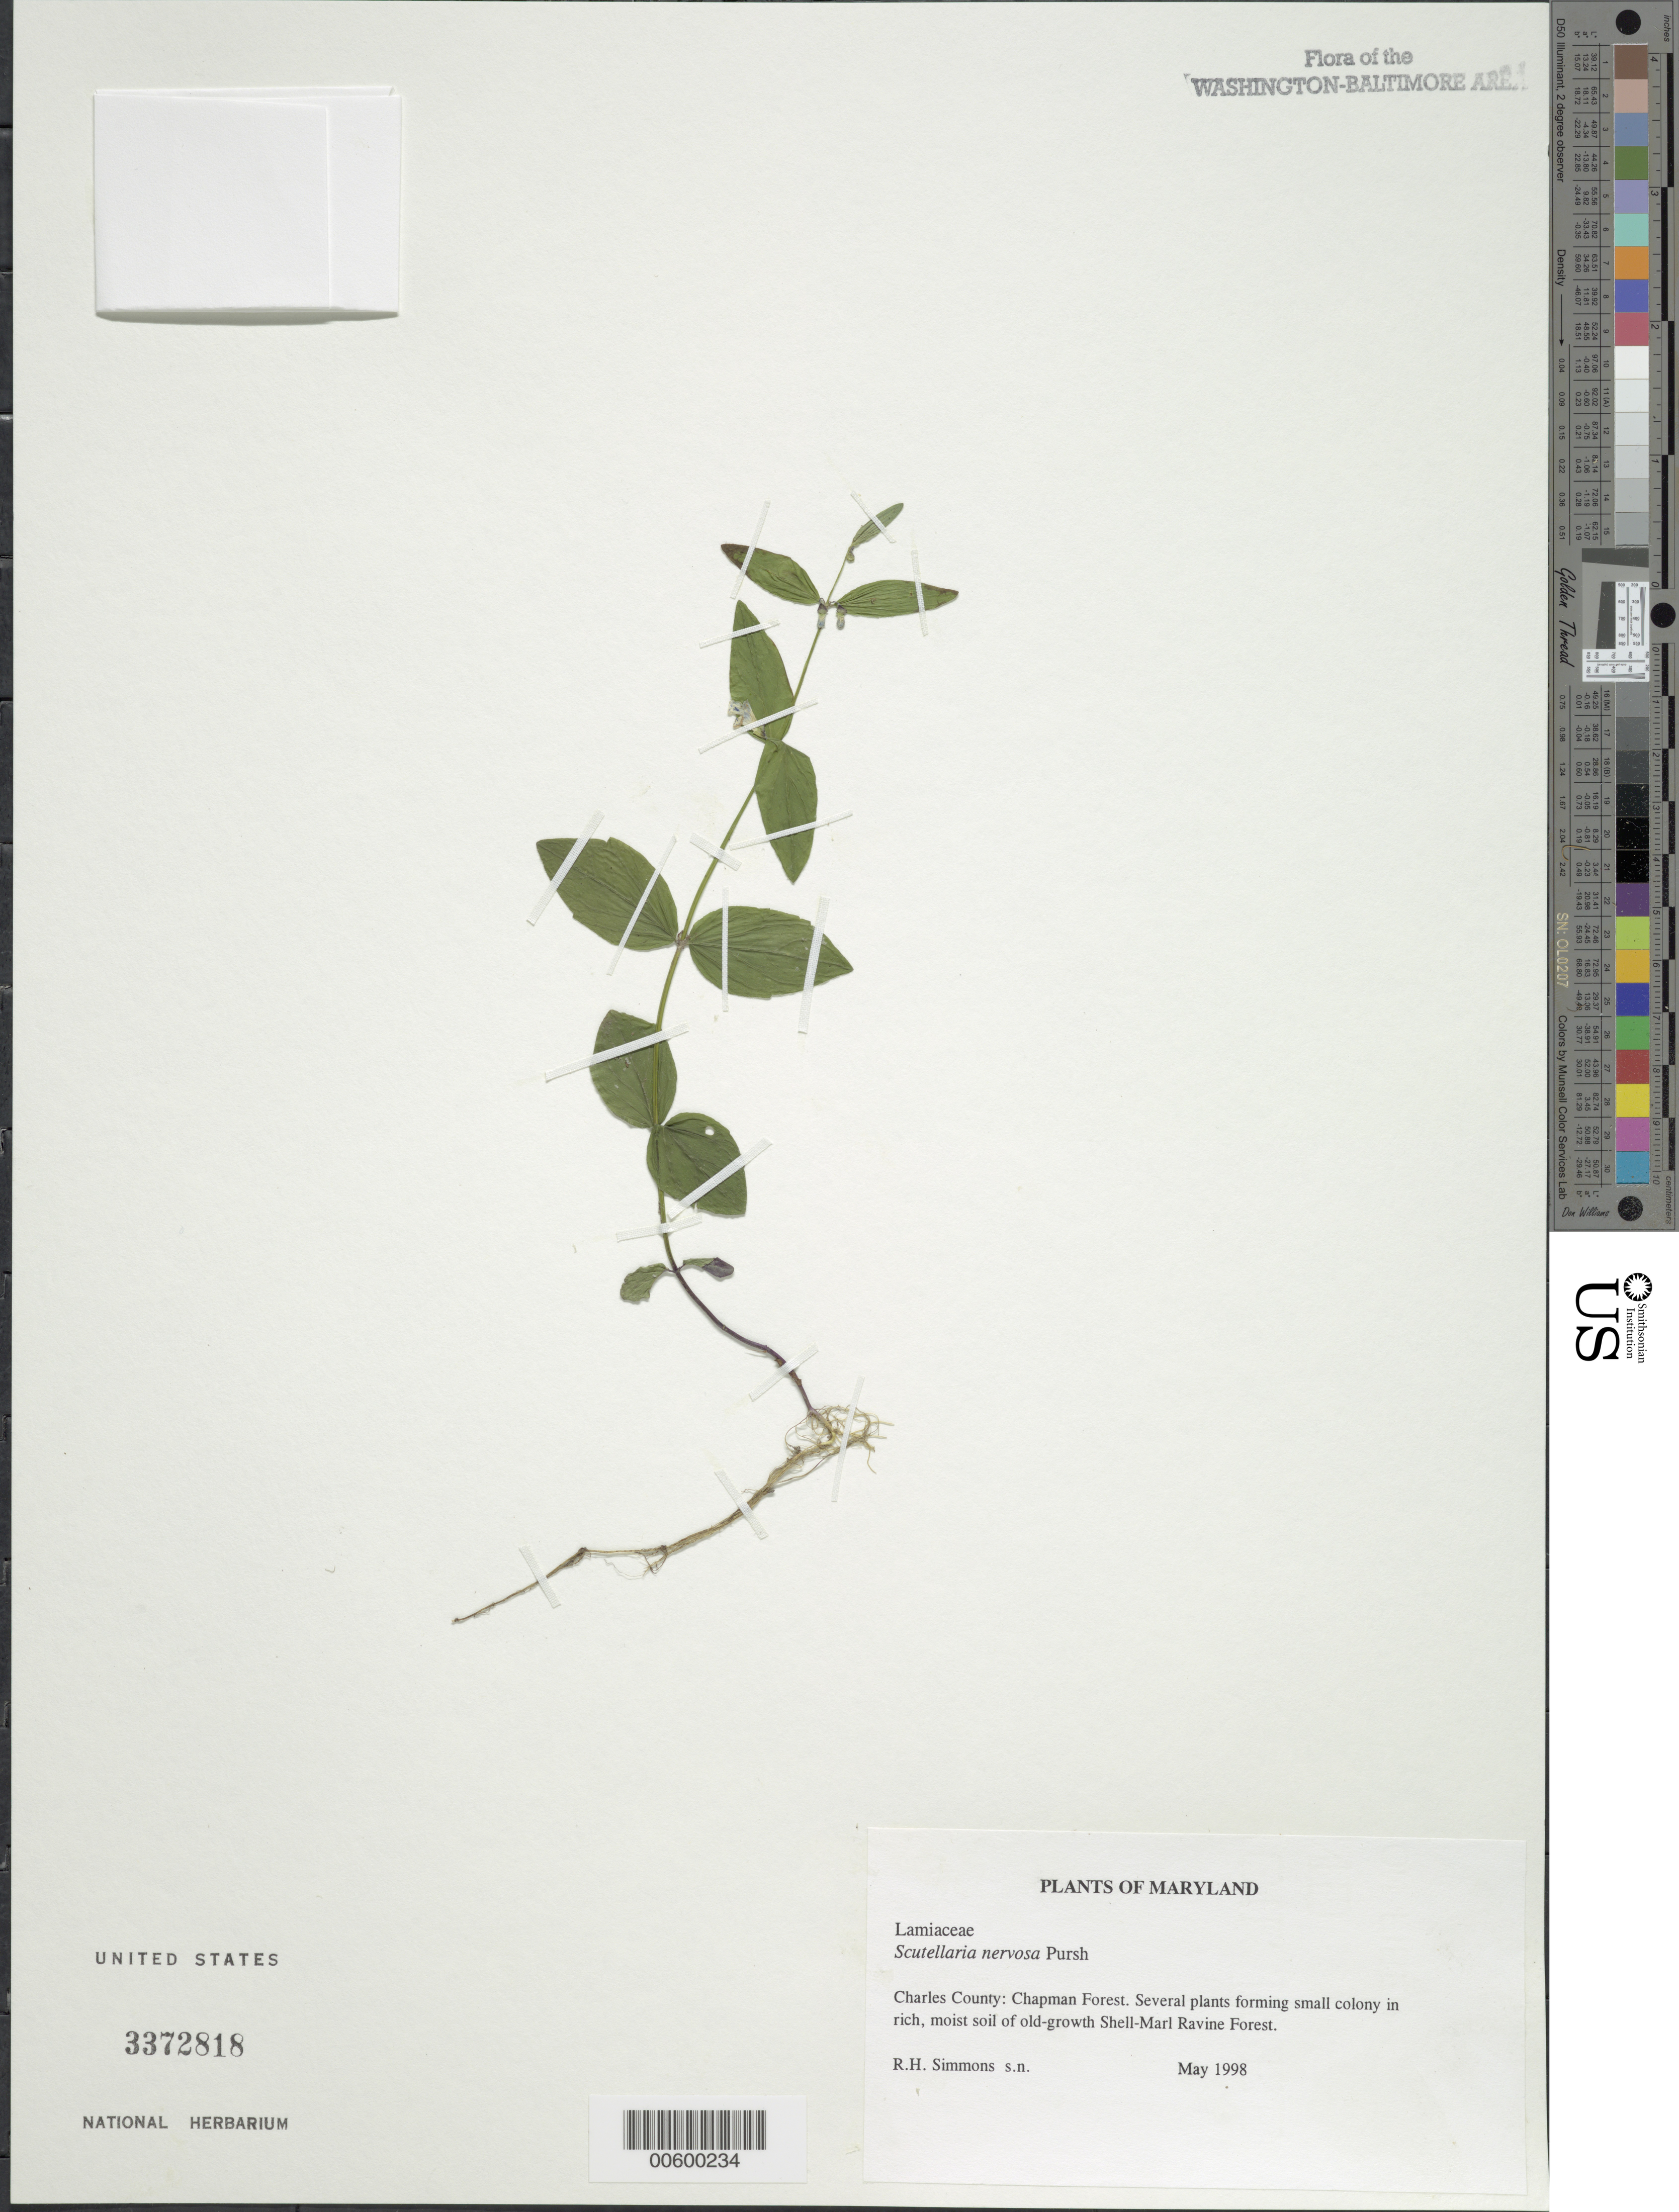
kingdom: Plantae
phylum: Tracheophyta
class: Magnoliopsida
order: Lamiales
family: Lamiaceae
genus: Scutellaria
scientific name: Scutellaria nervosa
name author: Pursh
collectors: R. H. Simmons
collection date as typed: May 1998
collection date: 1998-05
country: United States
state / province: Maryland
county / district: Charles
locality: Chapman Forest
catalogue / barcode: US 3372818